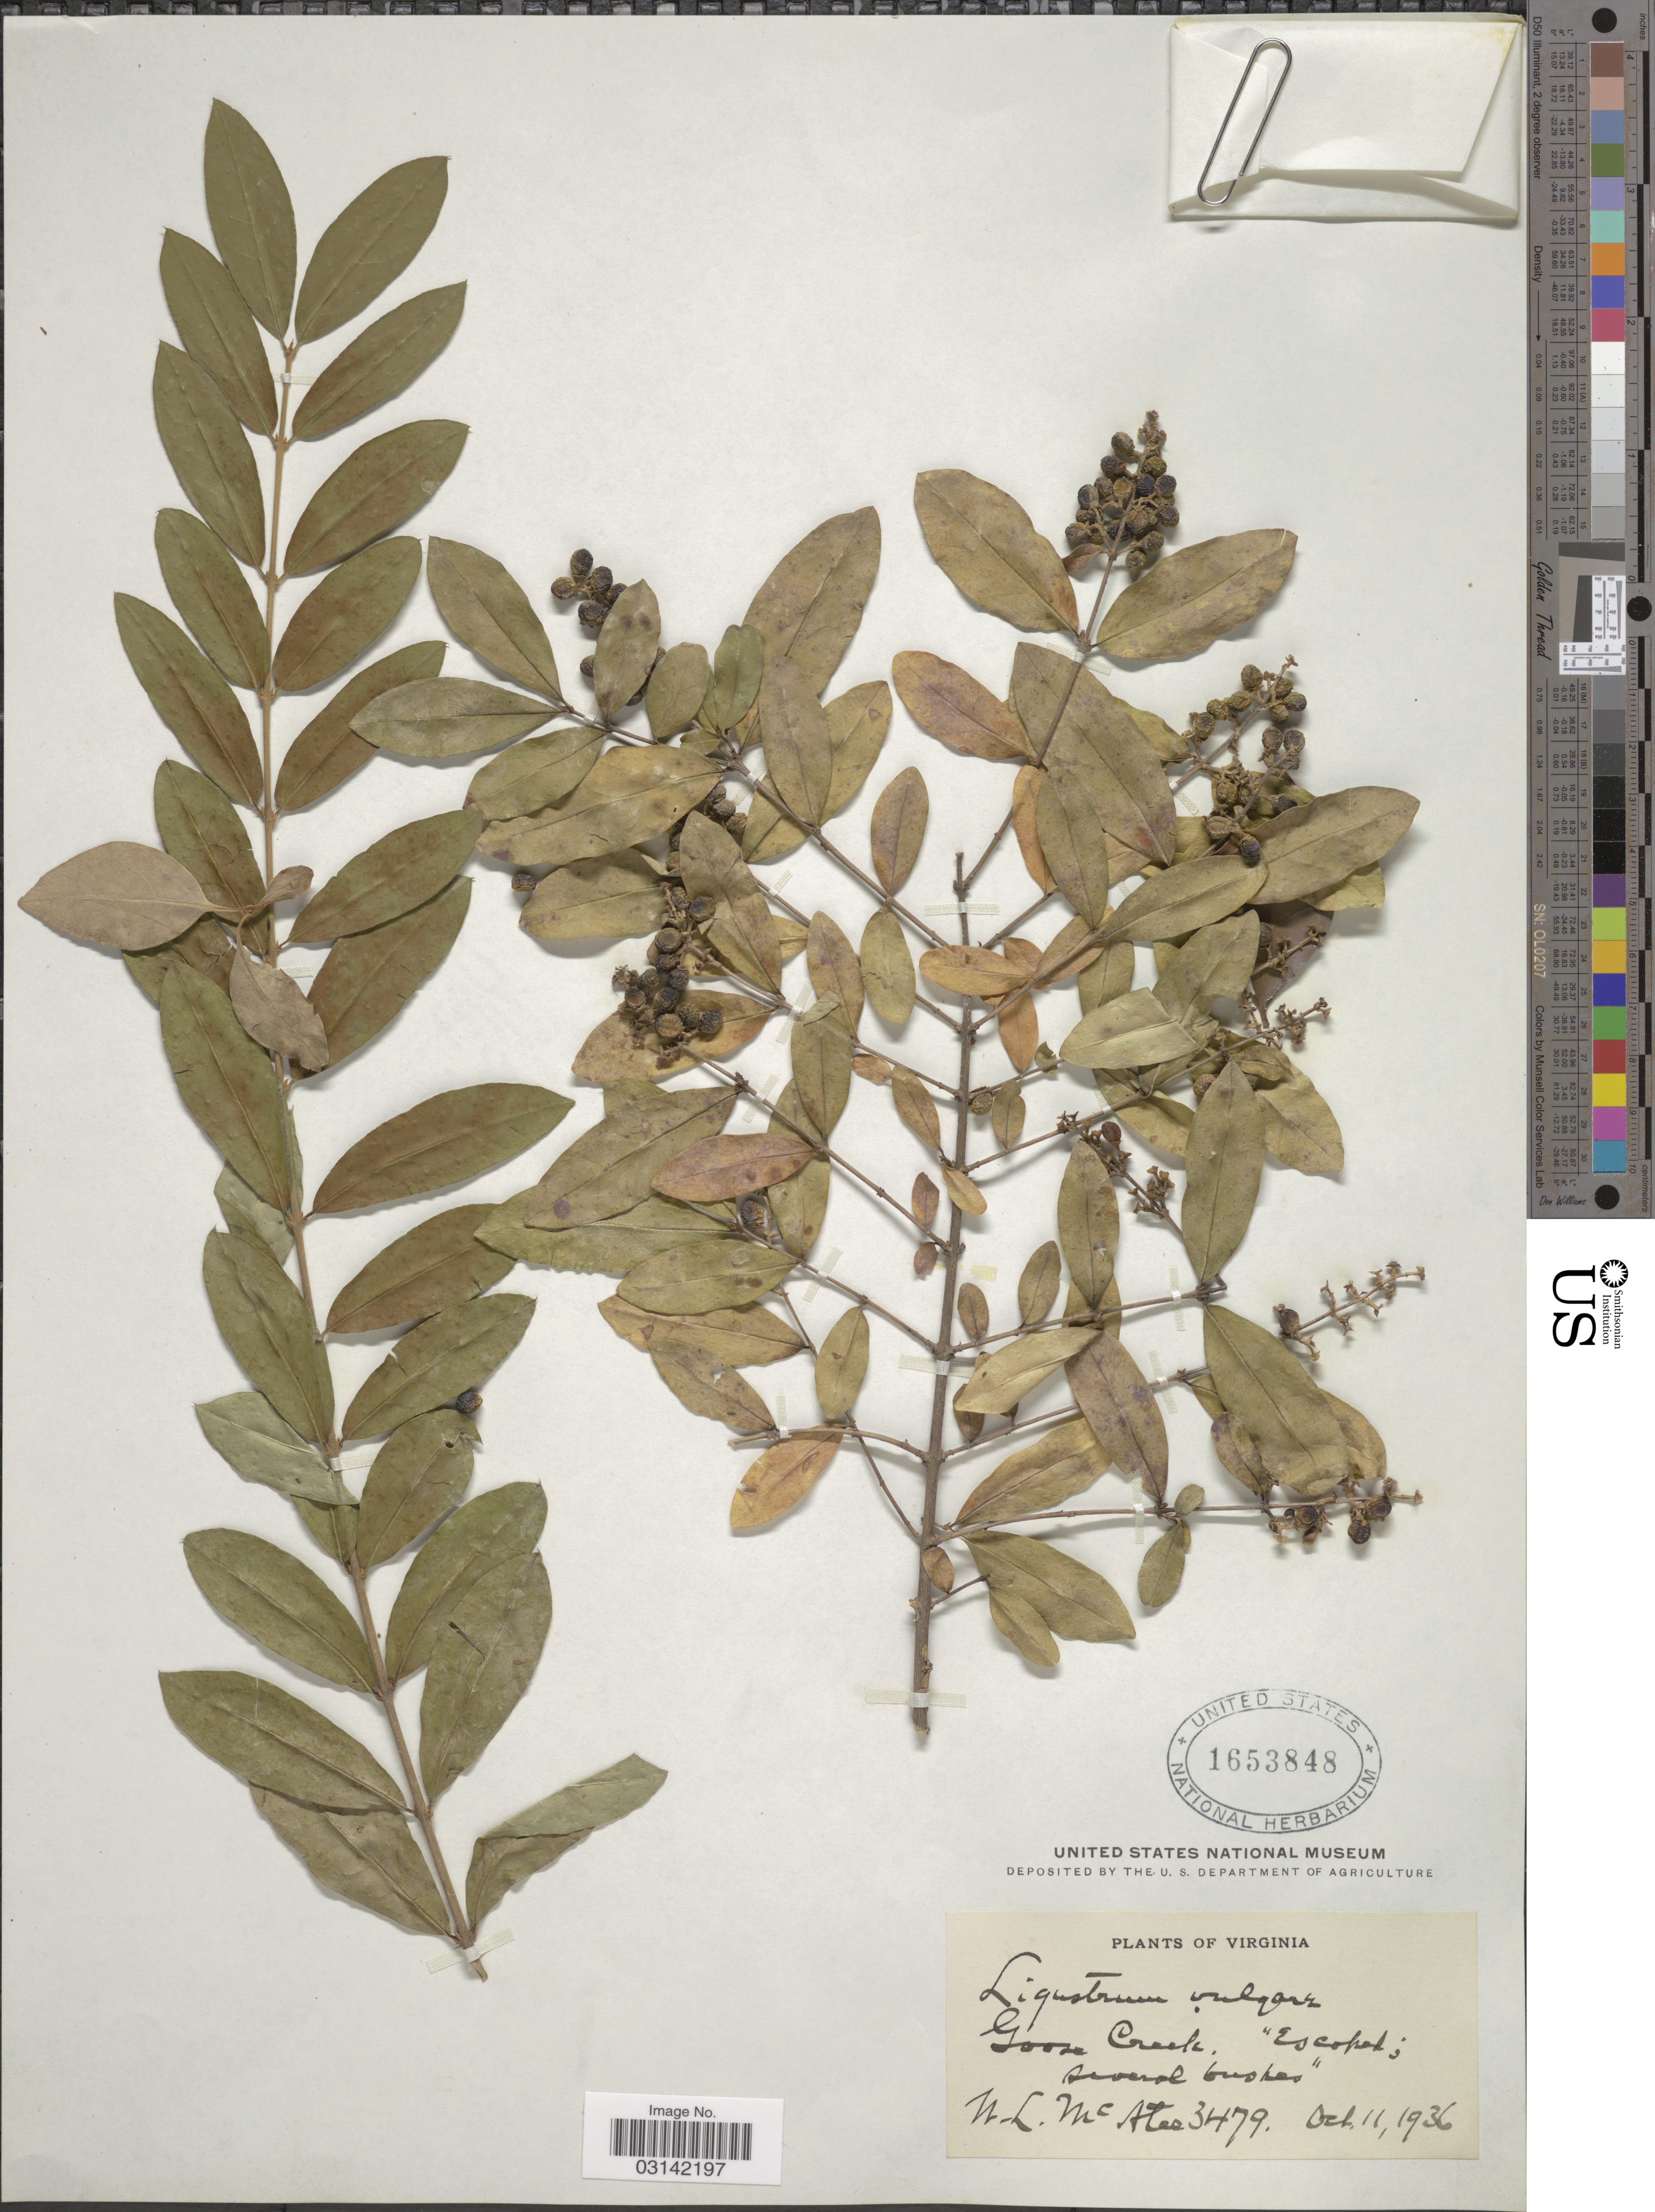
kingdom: Plantae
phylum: Tracheophyta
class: Magnoliopsida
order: Lamiales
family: Oleaceae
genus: Ligustrum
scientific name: Ligustrum vulgare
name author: L.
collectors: W. McAtee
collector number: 3479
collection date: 1936-10-11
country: United States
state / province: Virginia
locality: Goose Creek.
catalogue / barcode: US 1653848